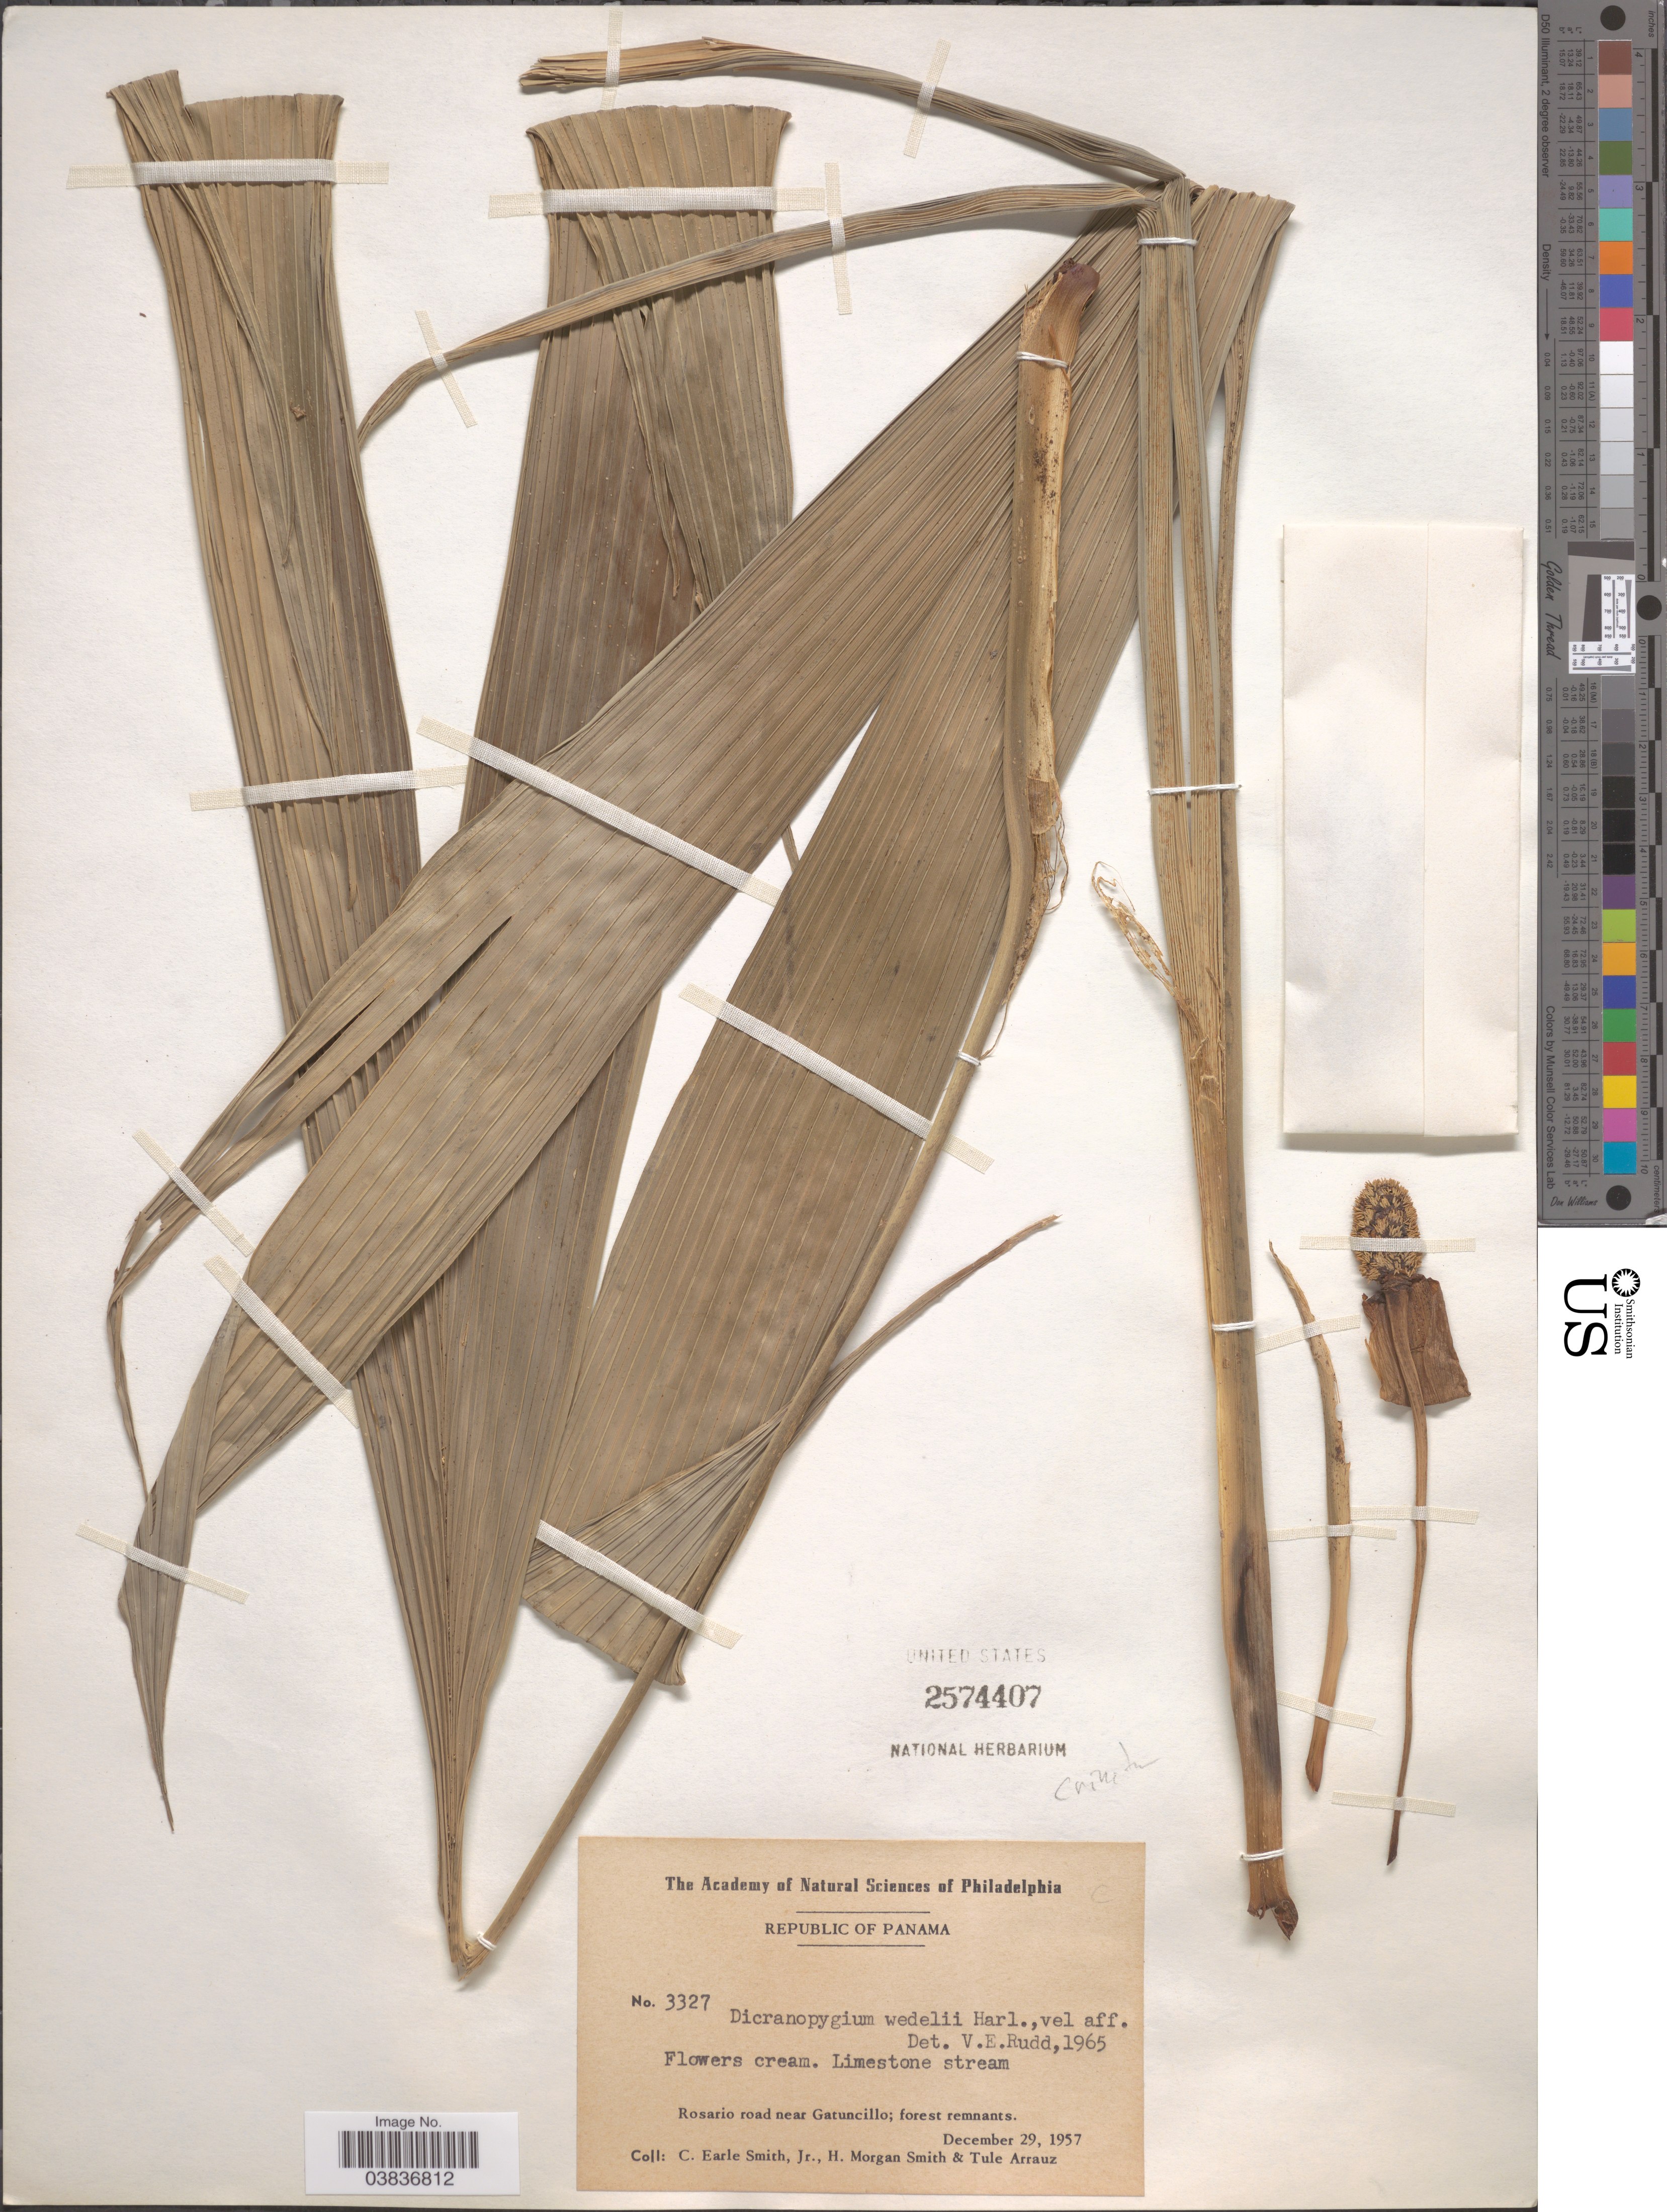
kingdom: Plantae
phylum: Tracheophyta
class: Liliopsida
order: Pandanales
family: Cyclanthaceae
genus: Dicranopygium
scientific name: Dicranopygium wedelii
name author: Harling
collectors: C. E. Smith Jr., H. M. Smith & T. Arrauz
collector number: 3327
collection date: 1957-12-29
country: Panama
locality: Republic of Panama. Rosario road near Gatuncillo.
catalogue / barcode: US 2574407